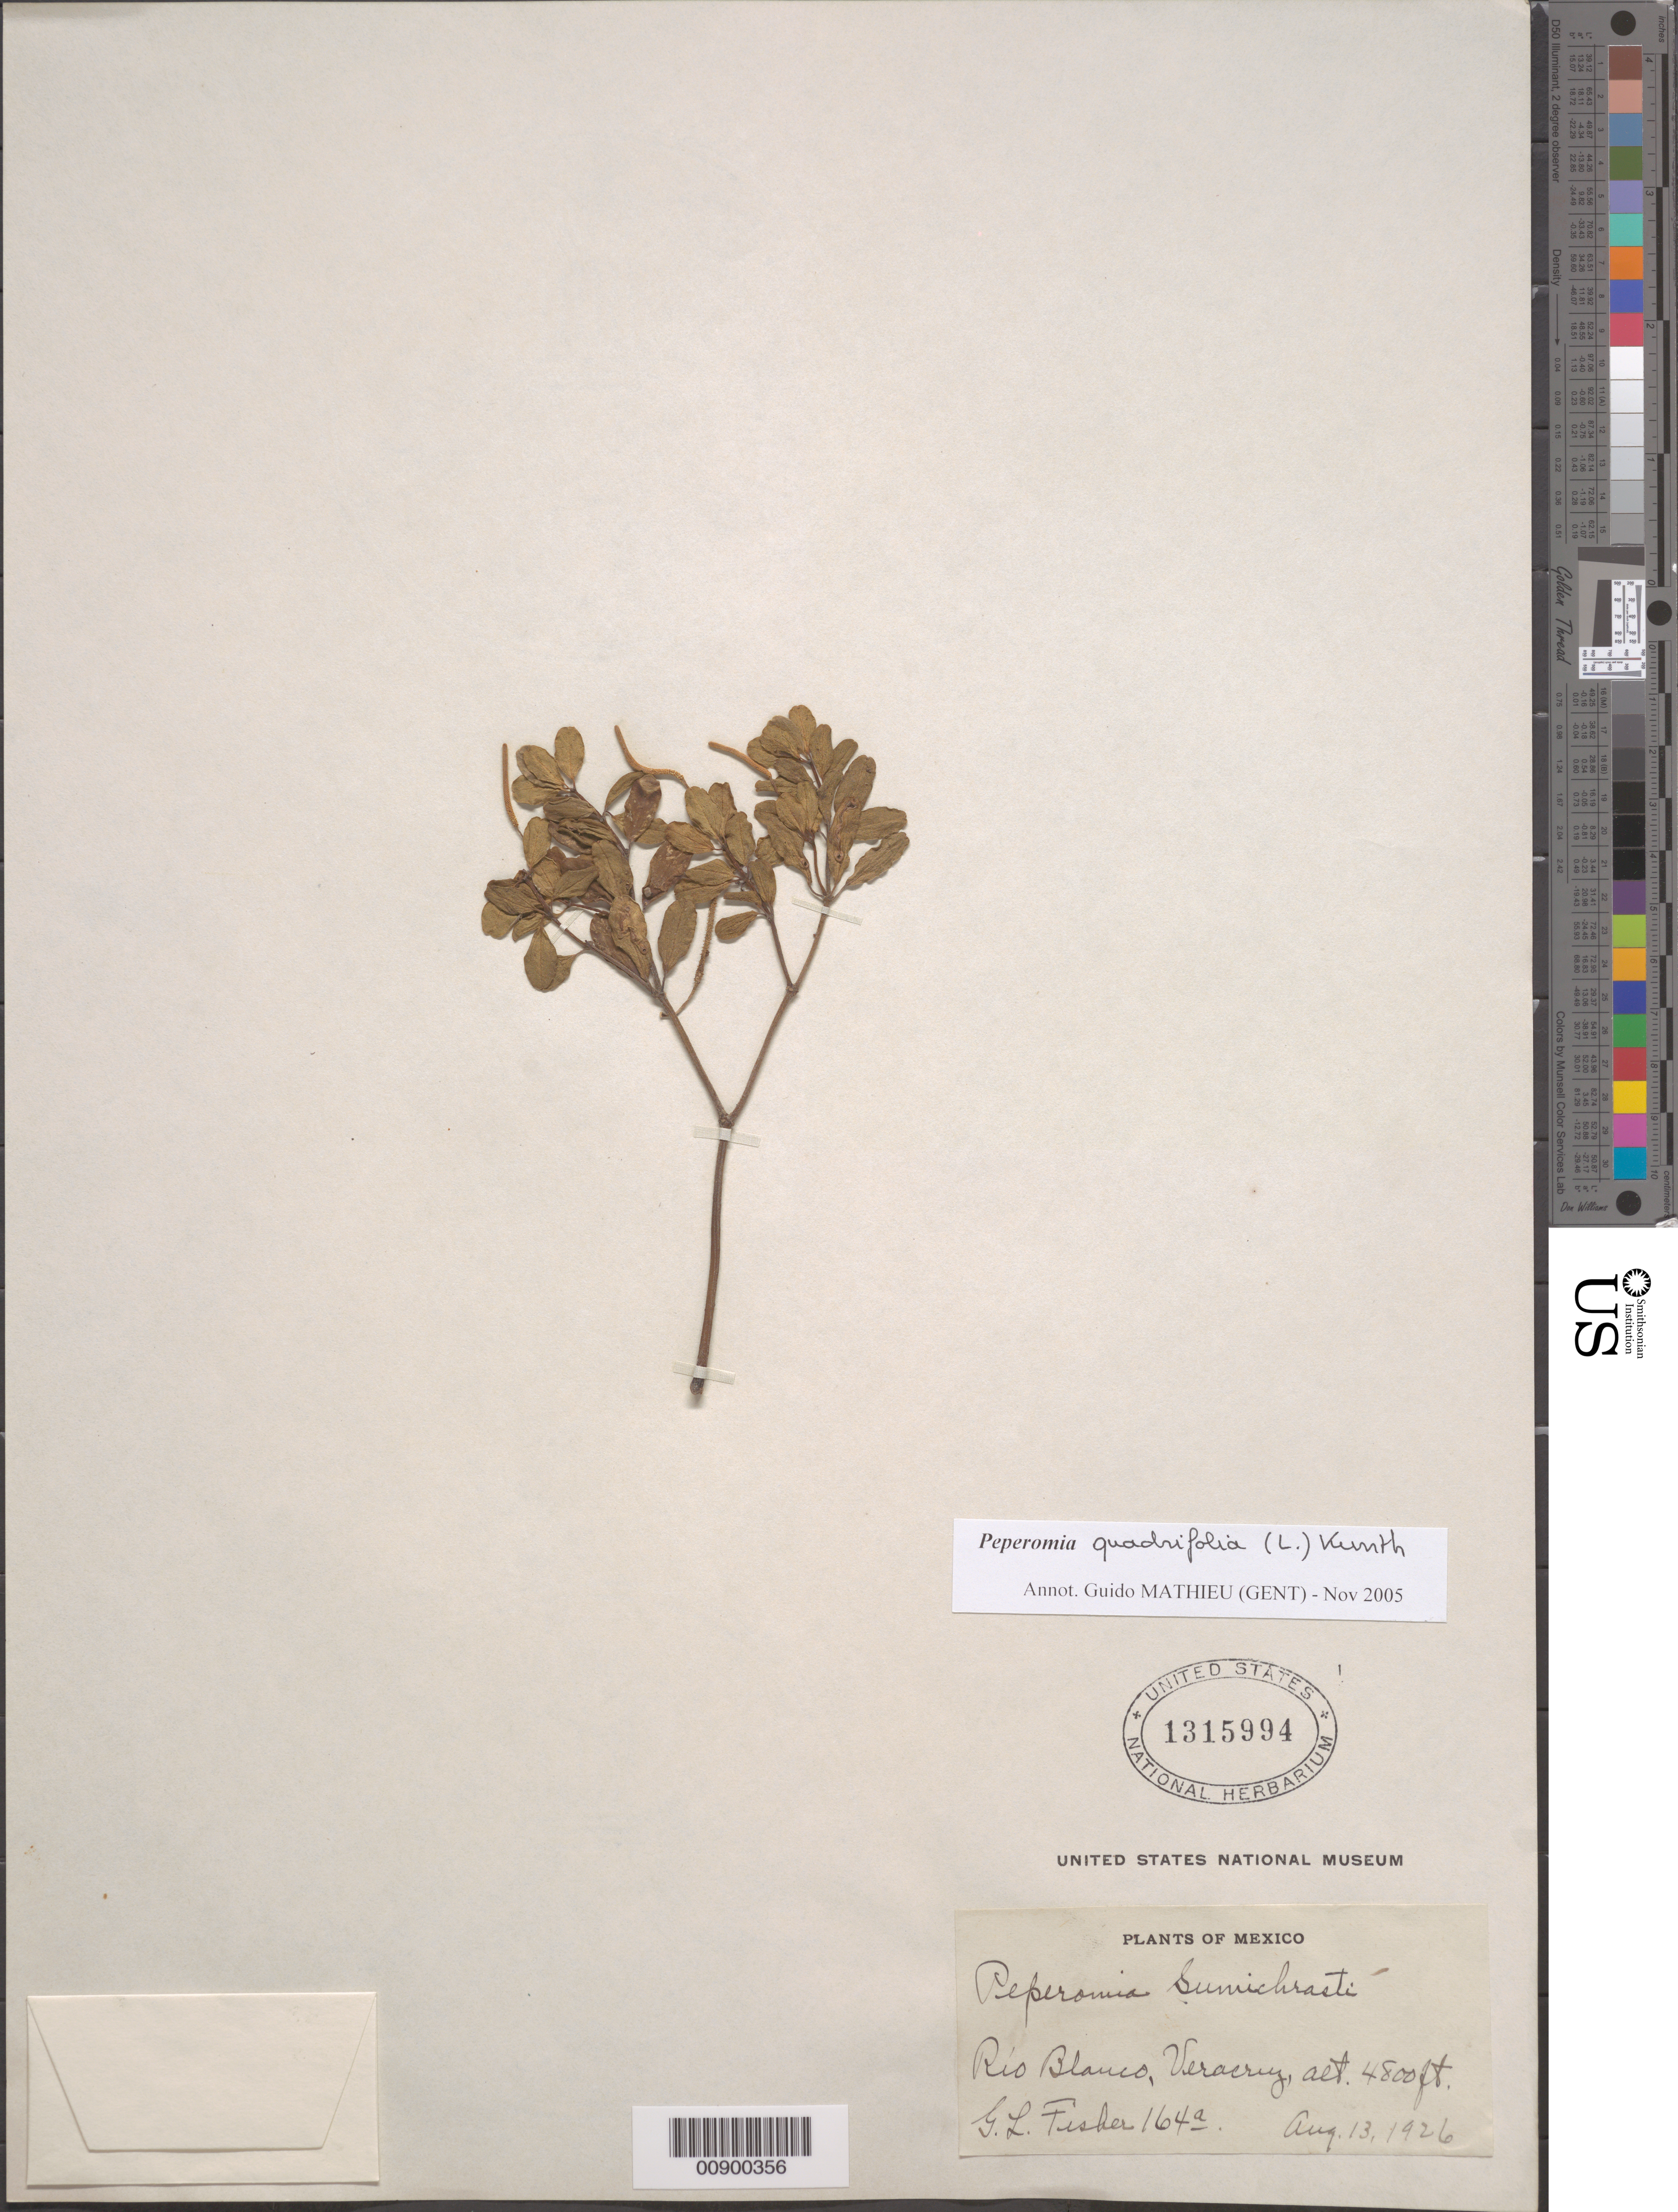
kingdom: Plantae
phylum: Tracheophyta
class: Magnoliopsida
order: Piperales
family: Piperaceae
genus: Peperomia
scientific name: Peperomia quadrifolia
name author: (L.) Kunth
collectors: G. L. Fisher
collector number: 164 a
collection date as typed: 13 Aug 1926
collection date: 1926-08-13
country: Mexico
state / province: Veracruz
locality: Río Blanco, Veracruz.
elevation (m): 1463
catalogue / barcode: US 1315994